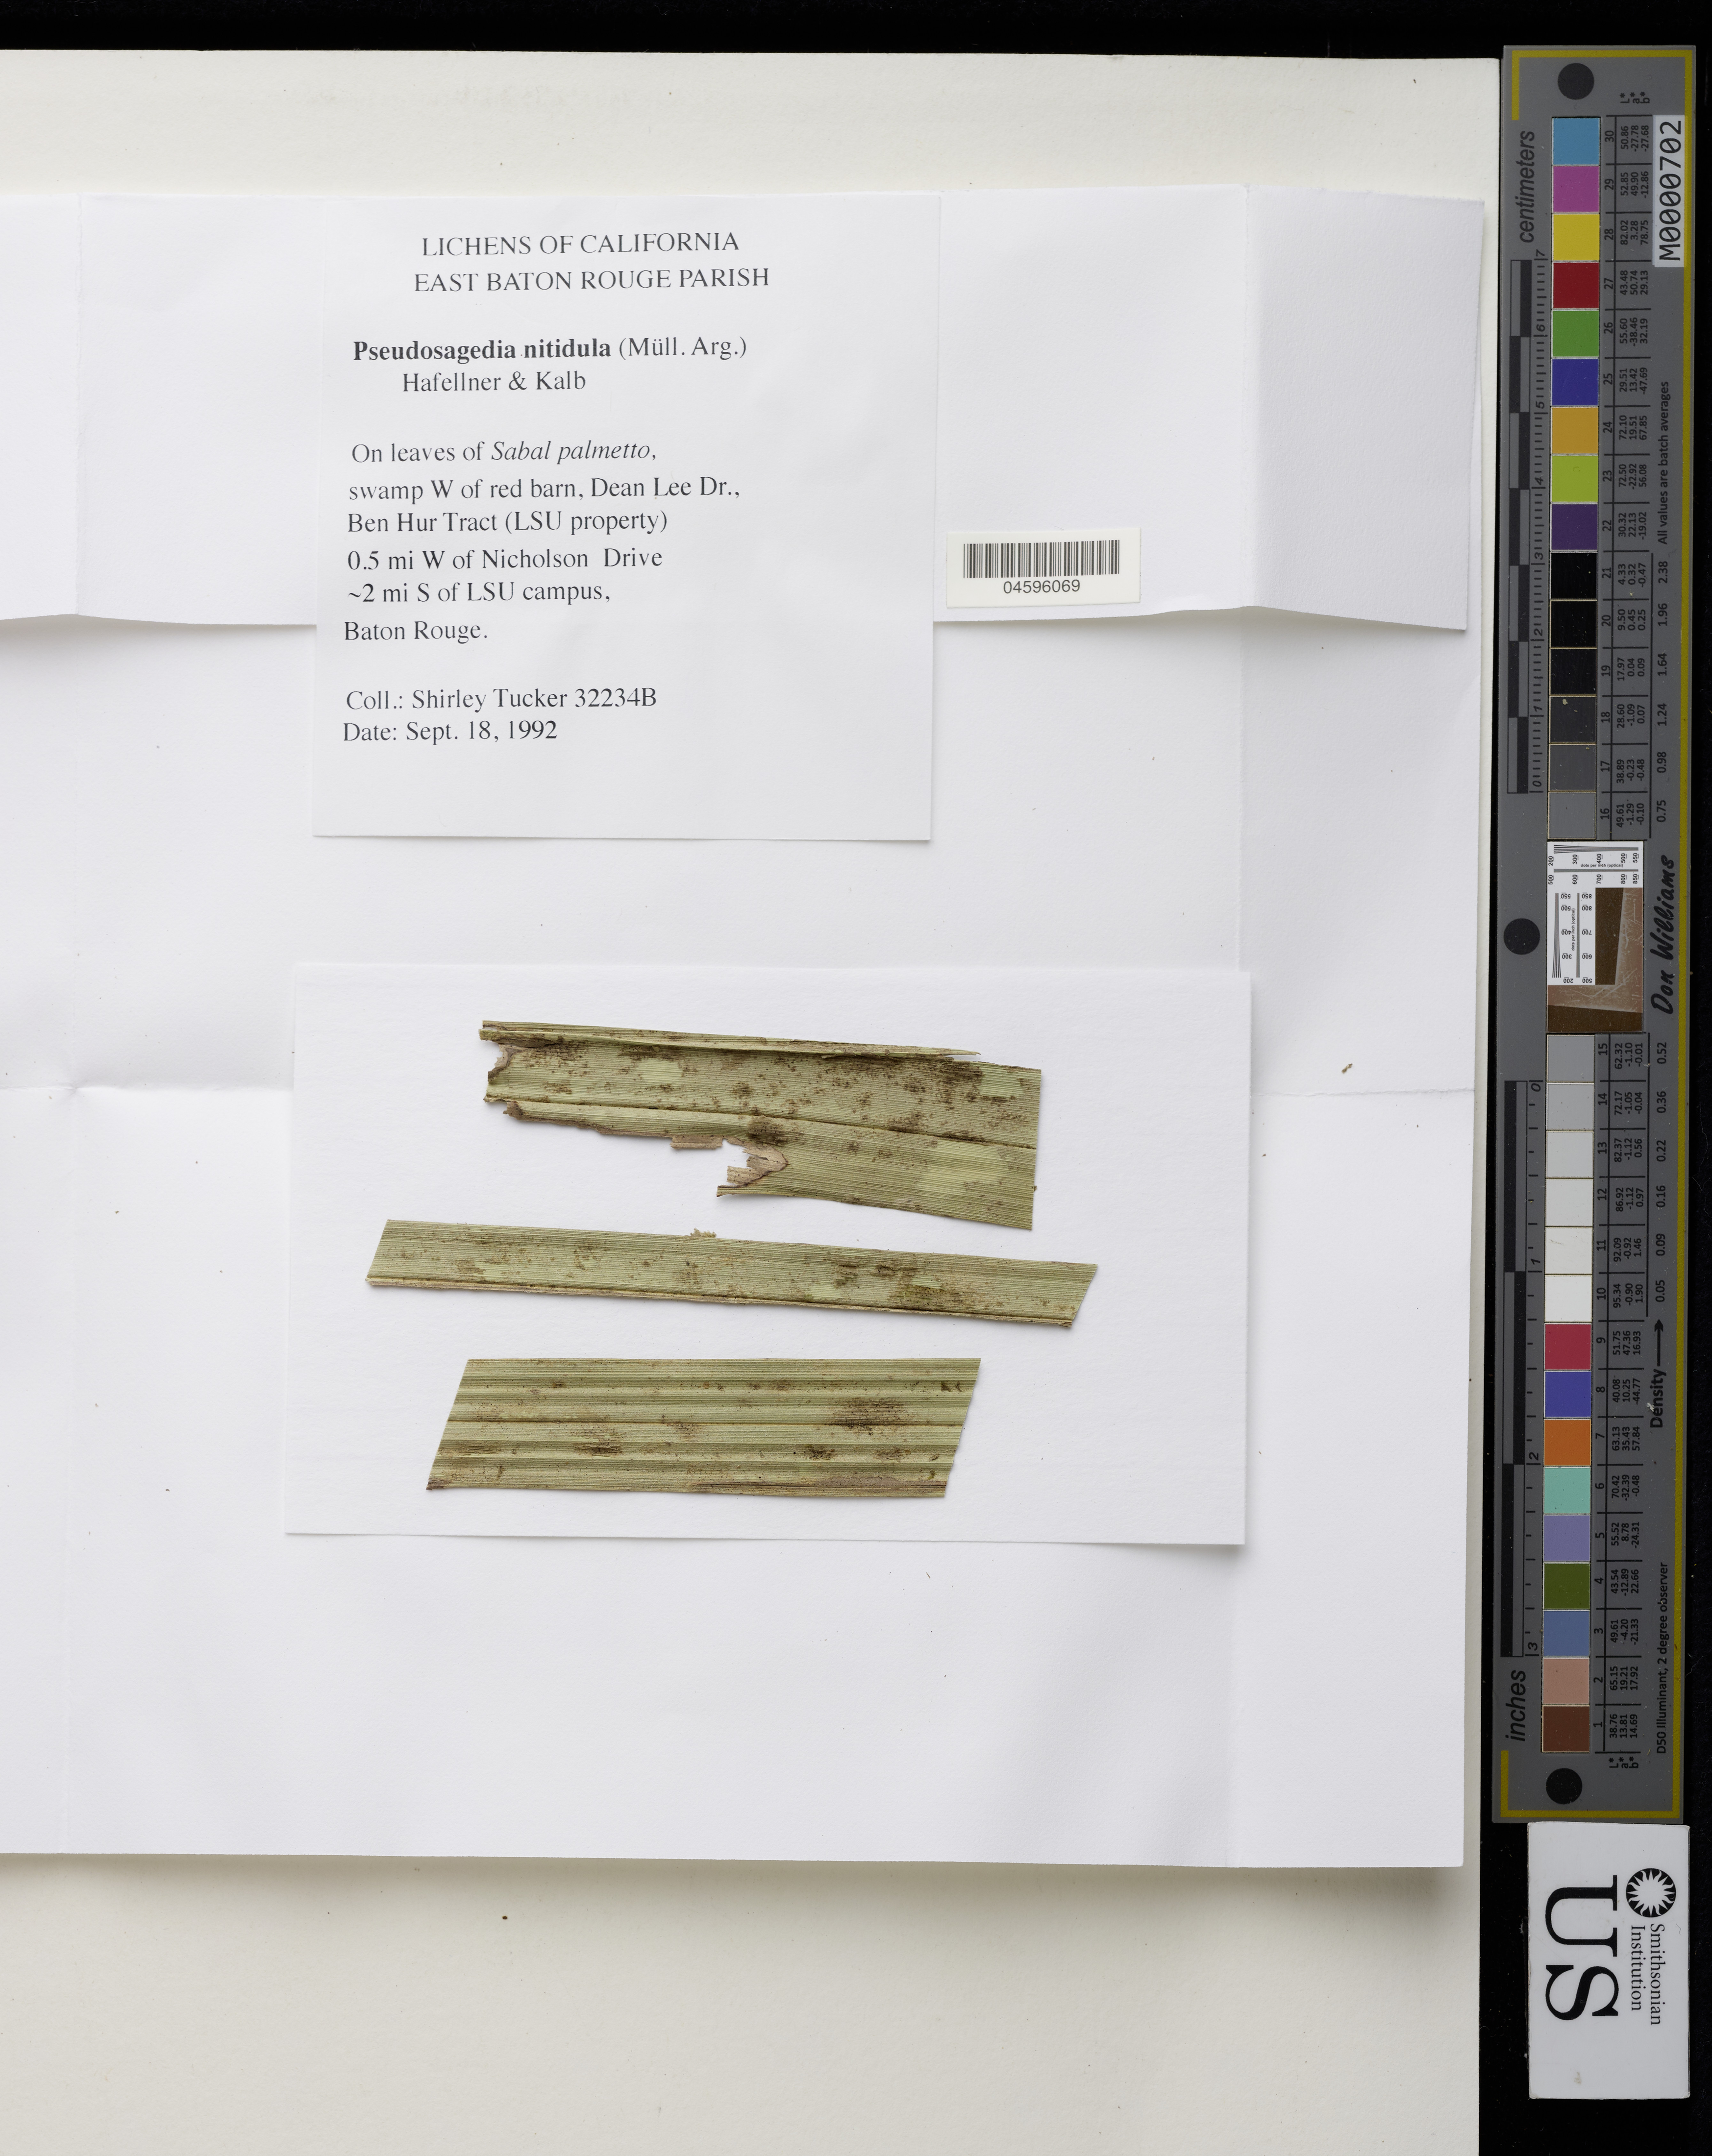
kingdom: Fungi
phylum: Ascomycota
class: Lecanoromycetes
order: Ostropales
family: Porinaceae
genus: Pseudosagedia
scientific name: Pseudosagedia nitidula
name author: (Müll. Arg.) Hafellner & Kalb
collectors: S. Tucker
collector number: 32234B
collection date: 1992-09-18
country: United States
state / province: California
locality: East Baton Rouge Parish, Swamp W of red barn, Dean Lee Dr., Ben Hur Tract (LSU property) 0.5 mi W of Nicholson Drive ~2 mi S of LSU campus, Baton Rouge.